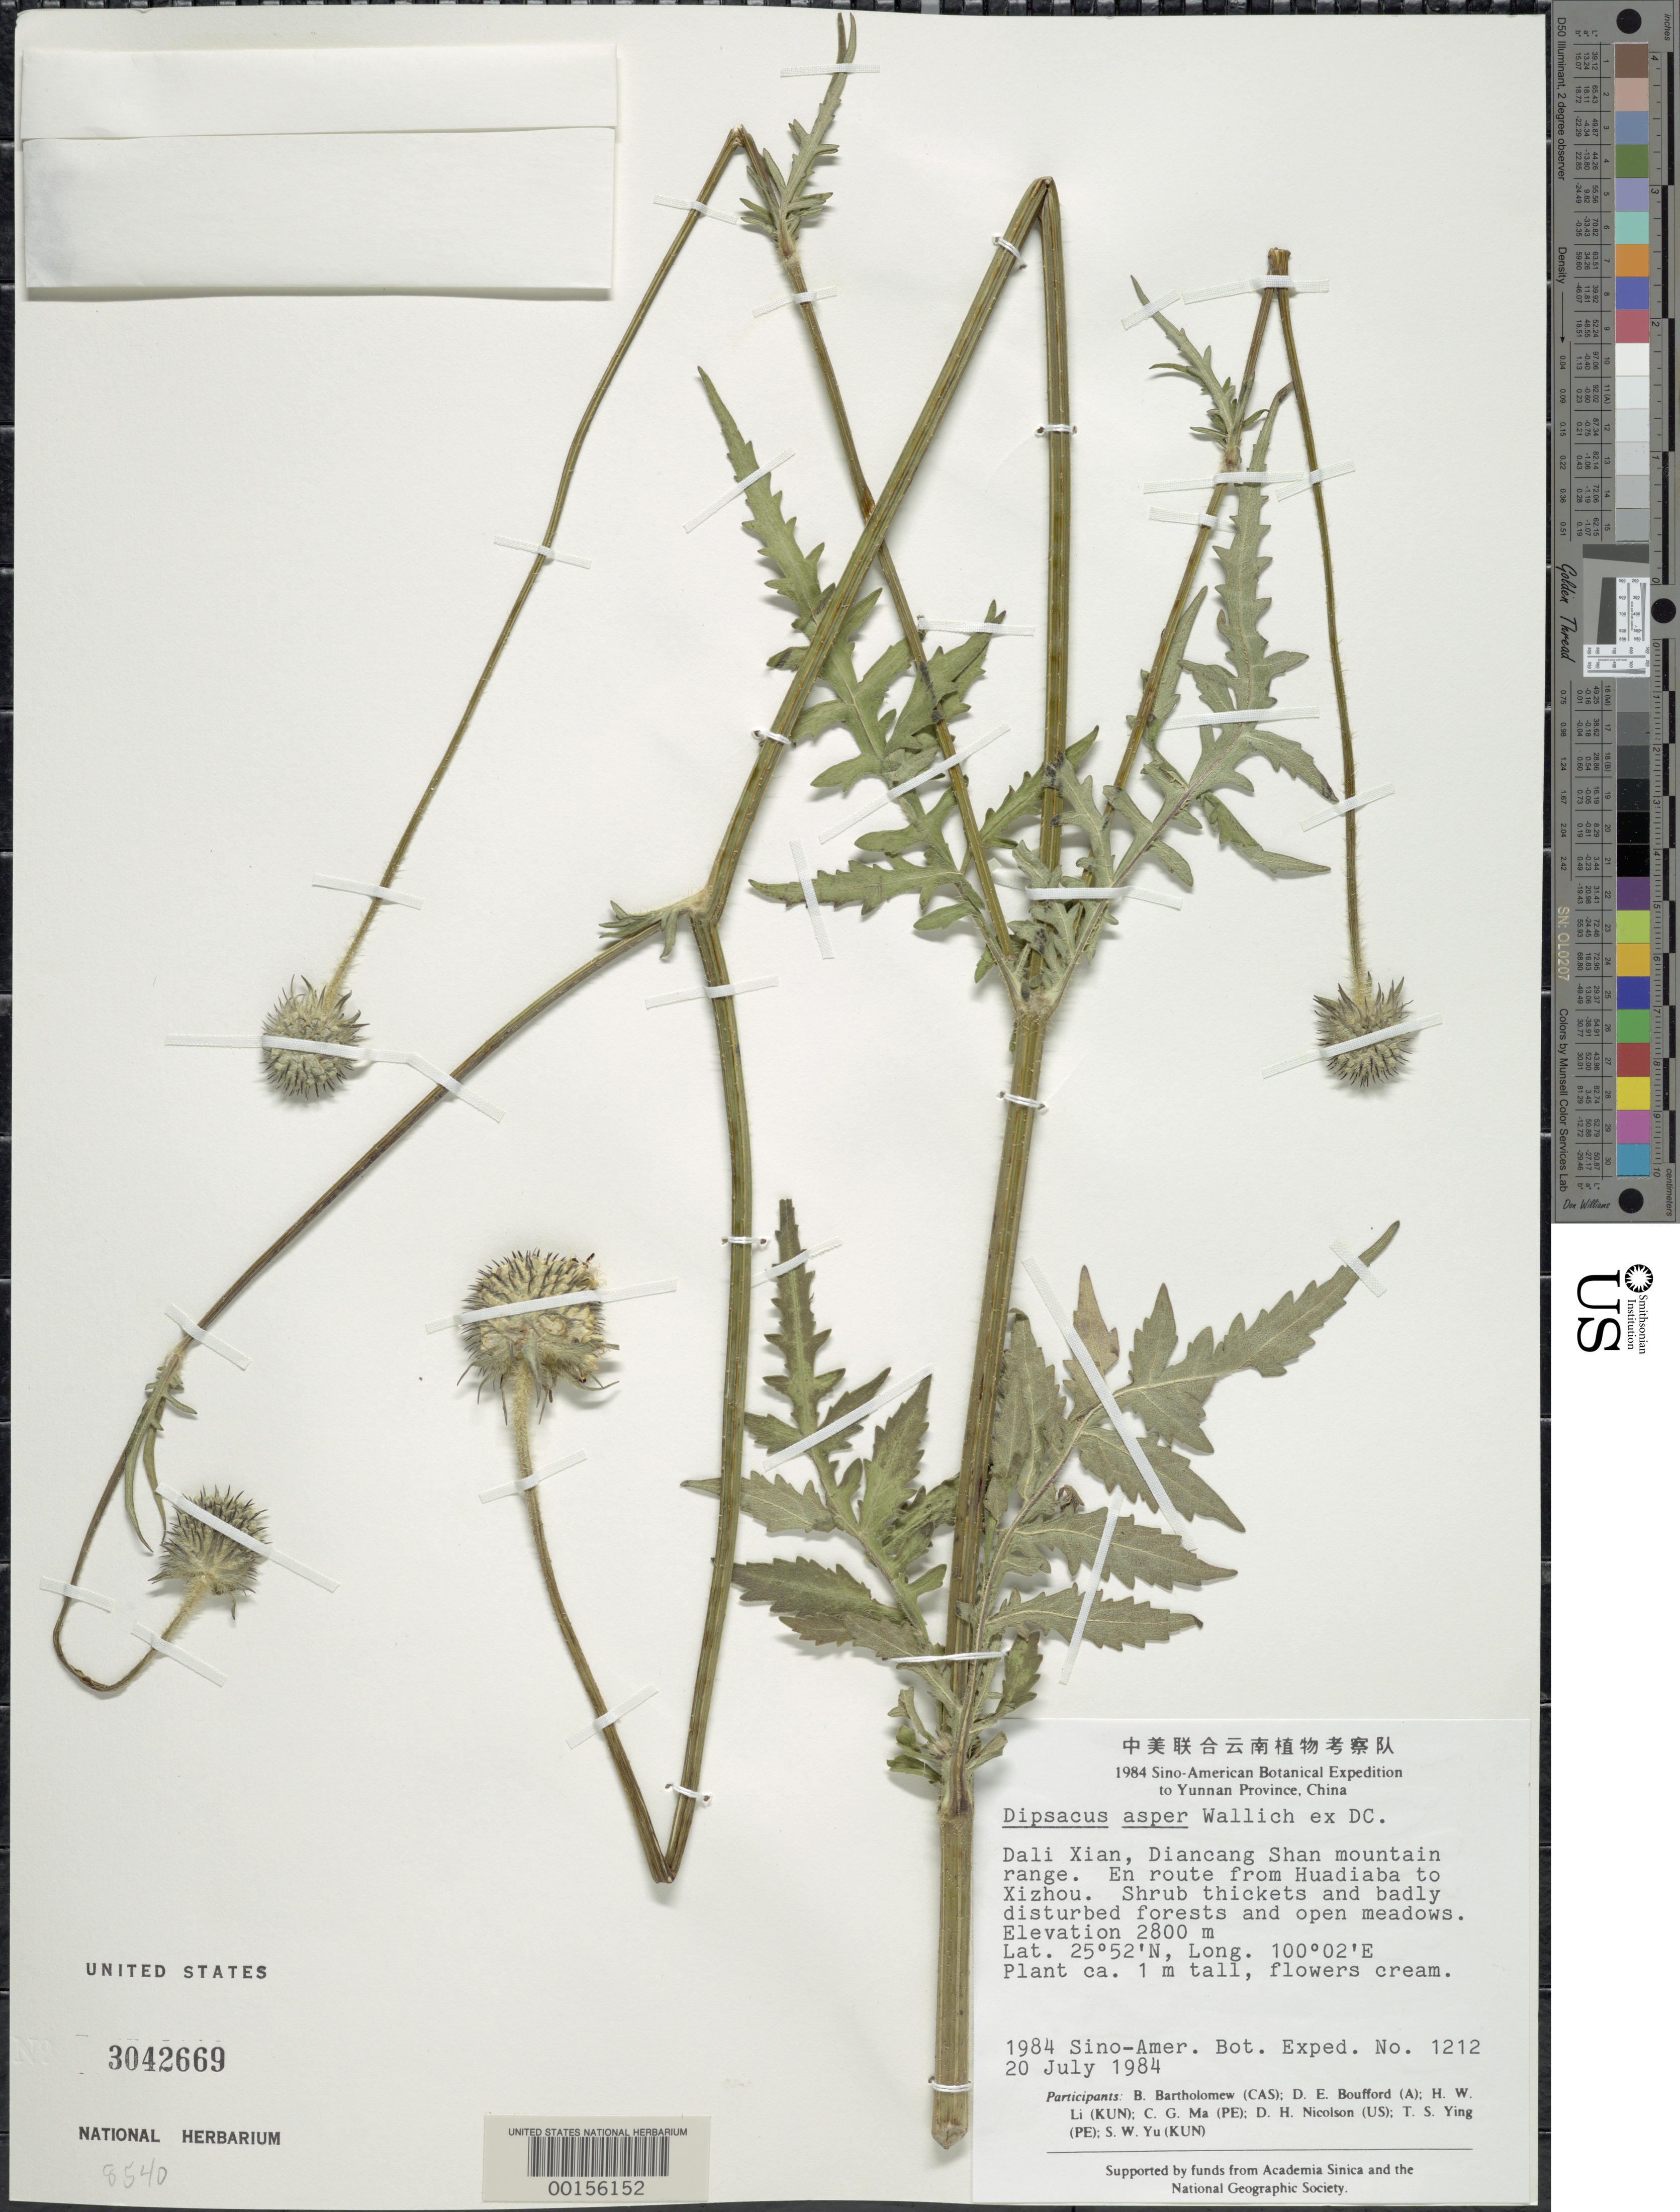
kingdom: Plantae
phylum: Tracheophyta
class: Magnoliopsida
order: Dipsacales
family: Caprifoliaceae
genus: Dipsacus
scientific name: Dipsacus asper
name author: Wall.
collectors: B. M. Bartholomew, D. E. Boufford, H. W. Li, C. Ma, D. H. Nicolson, T. Ying & S. Yu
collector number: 1212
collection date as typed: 20 Jul 1984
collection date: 1984-07-20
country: China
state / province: Yunnan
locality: Dali Xian, Diancang Shan mountain range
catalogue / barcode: US 3042669